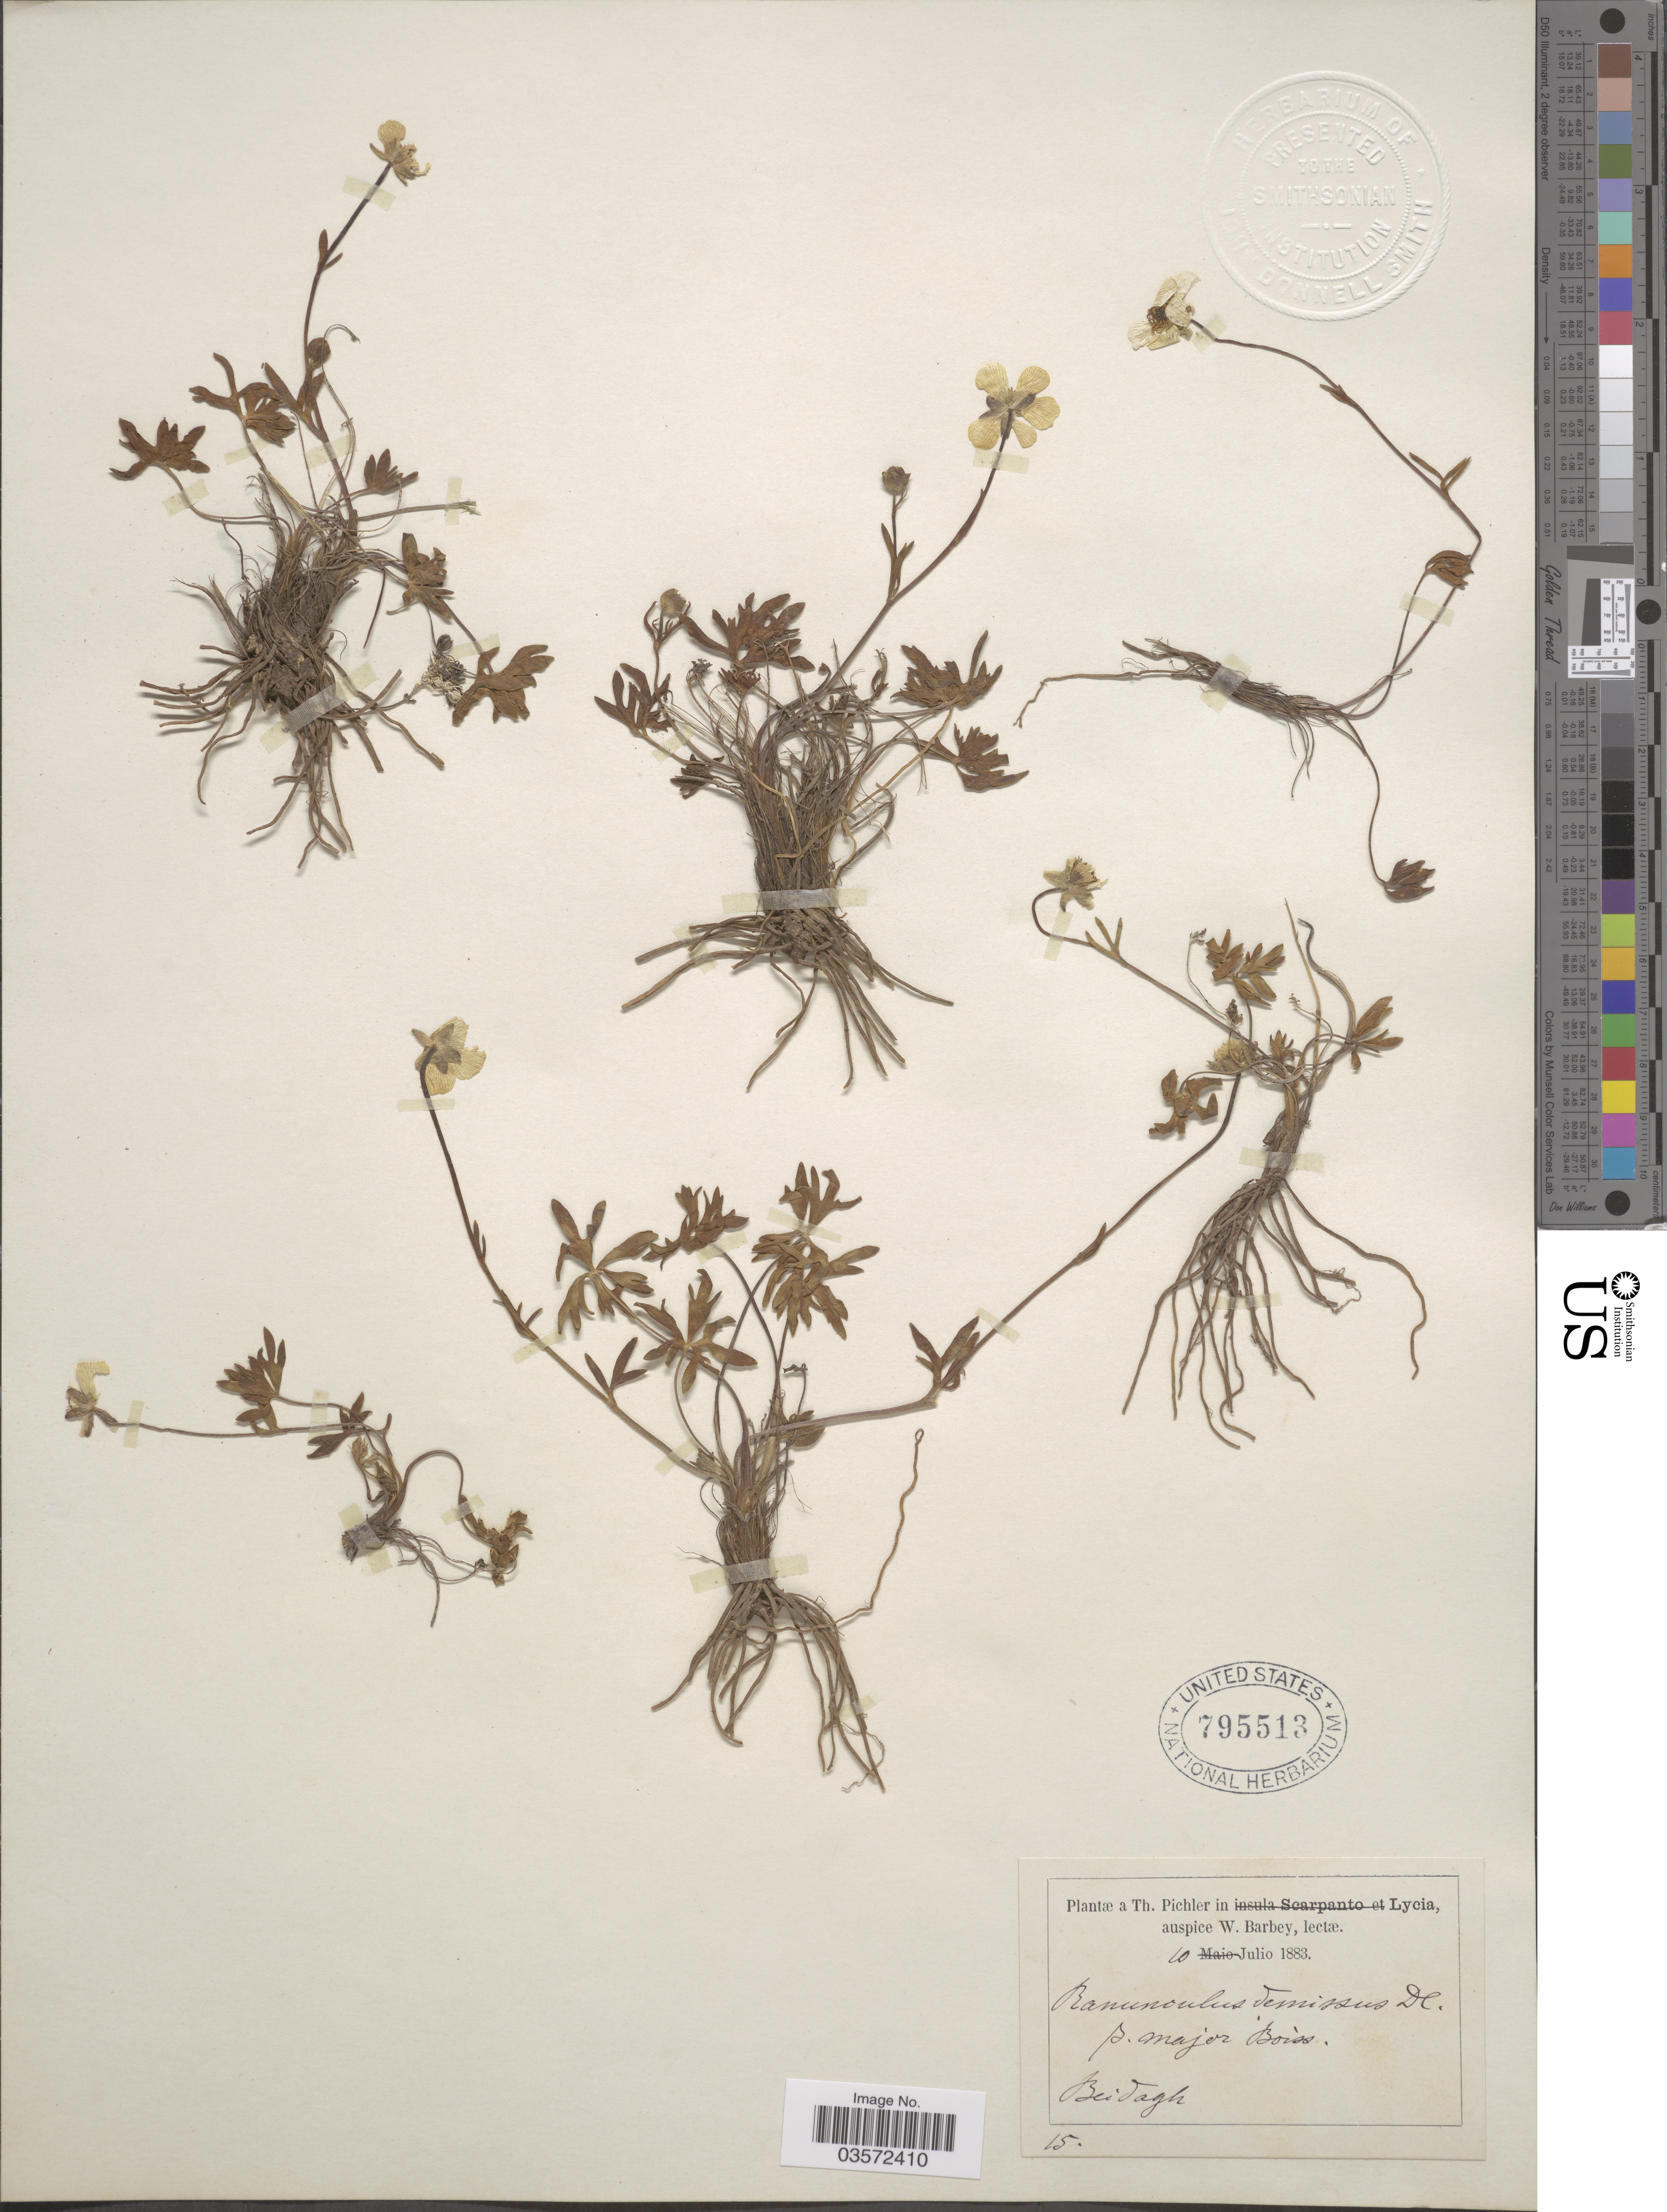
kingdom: Plantae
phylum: Tracheophyta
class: Magnoliopsida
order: Ranunculales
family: Ranunculaceae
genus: Ranunculus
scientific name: Ranunculus demissus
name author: DC.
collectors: T. Pichler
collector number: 15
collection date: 1883-07-10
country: Turkey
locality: Beidagh.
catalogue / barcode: US 795513